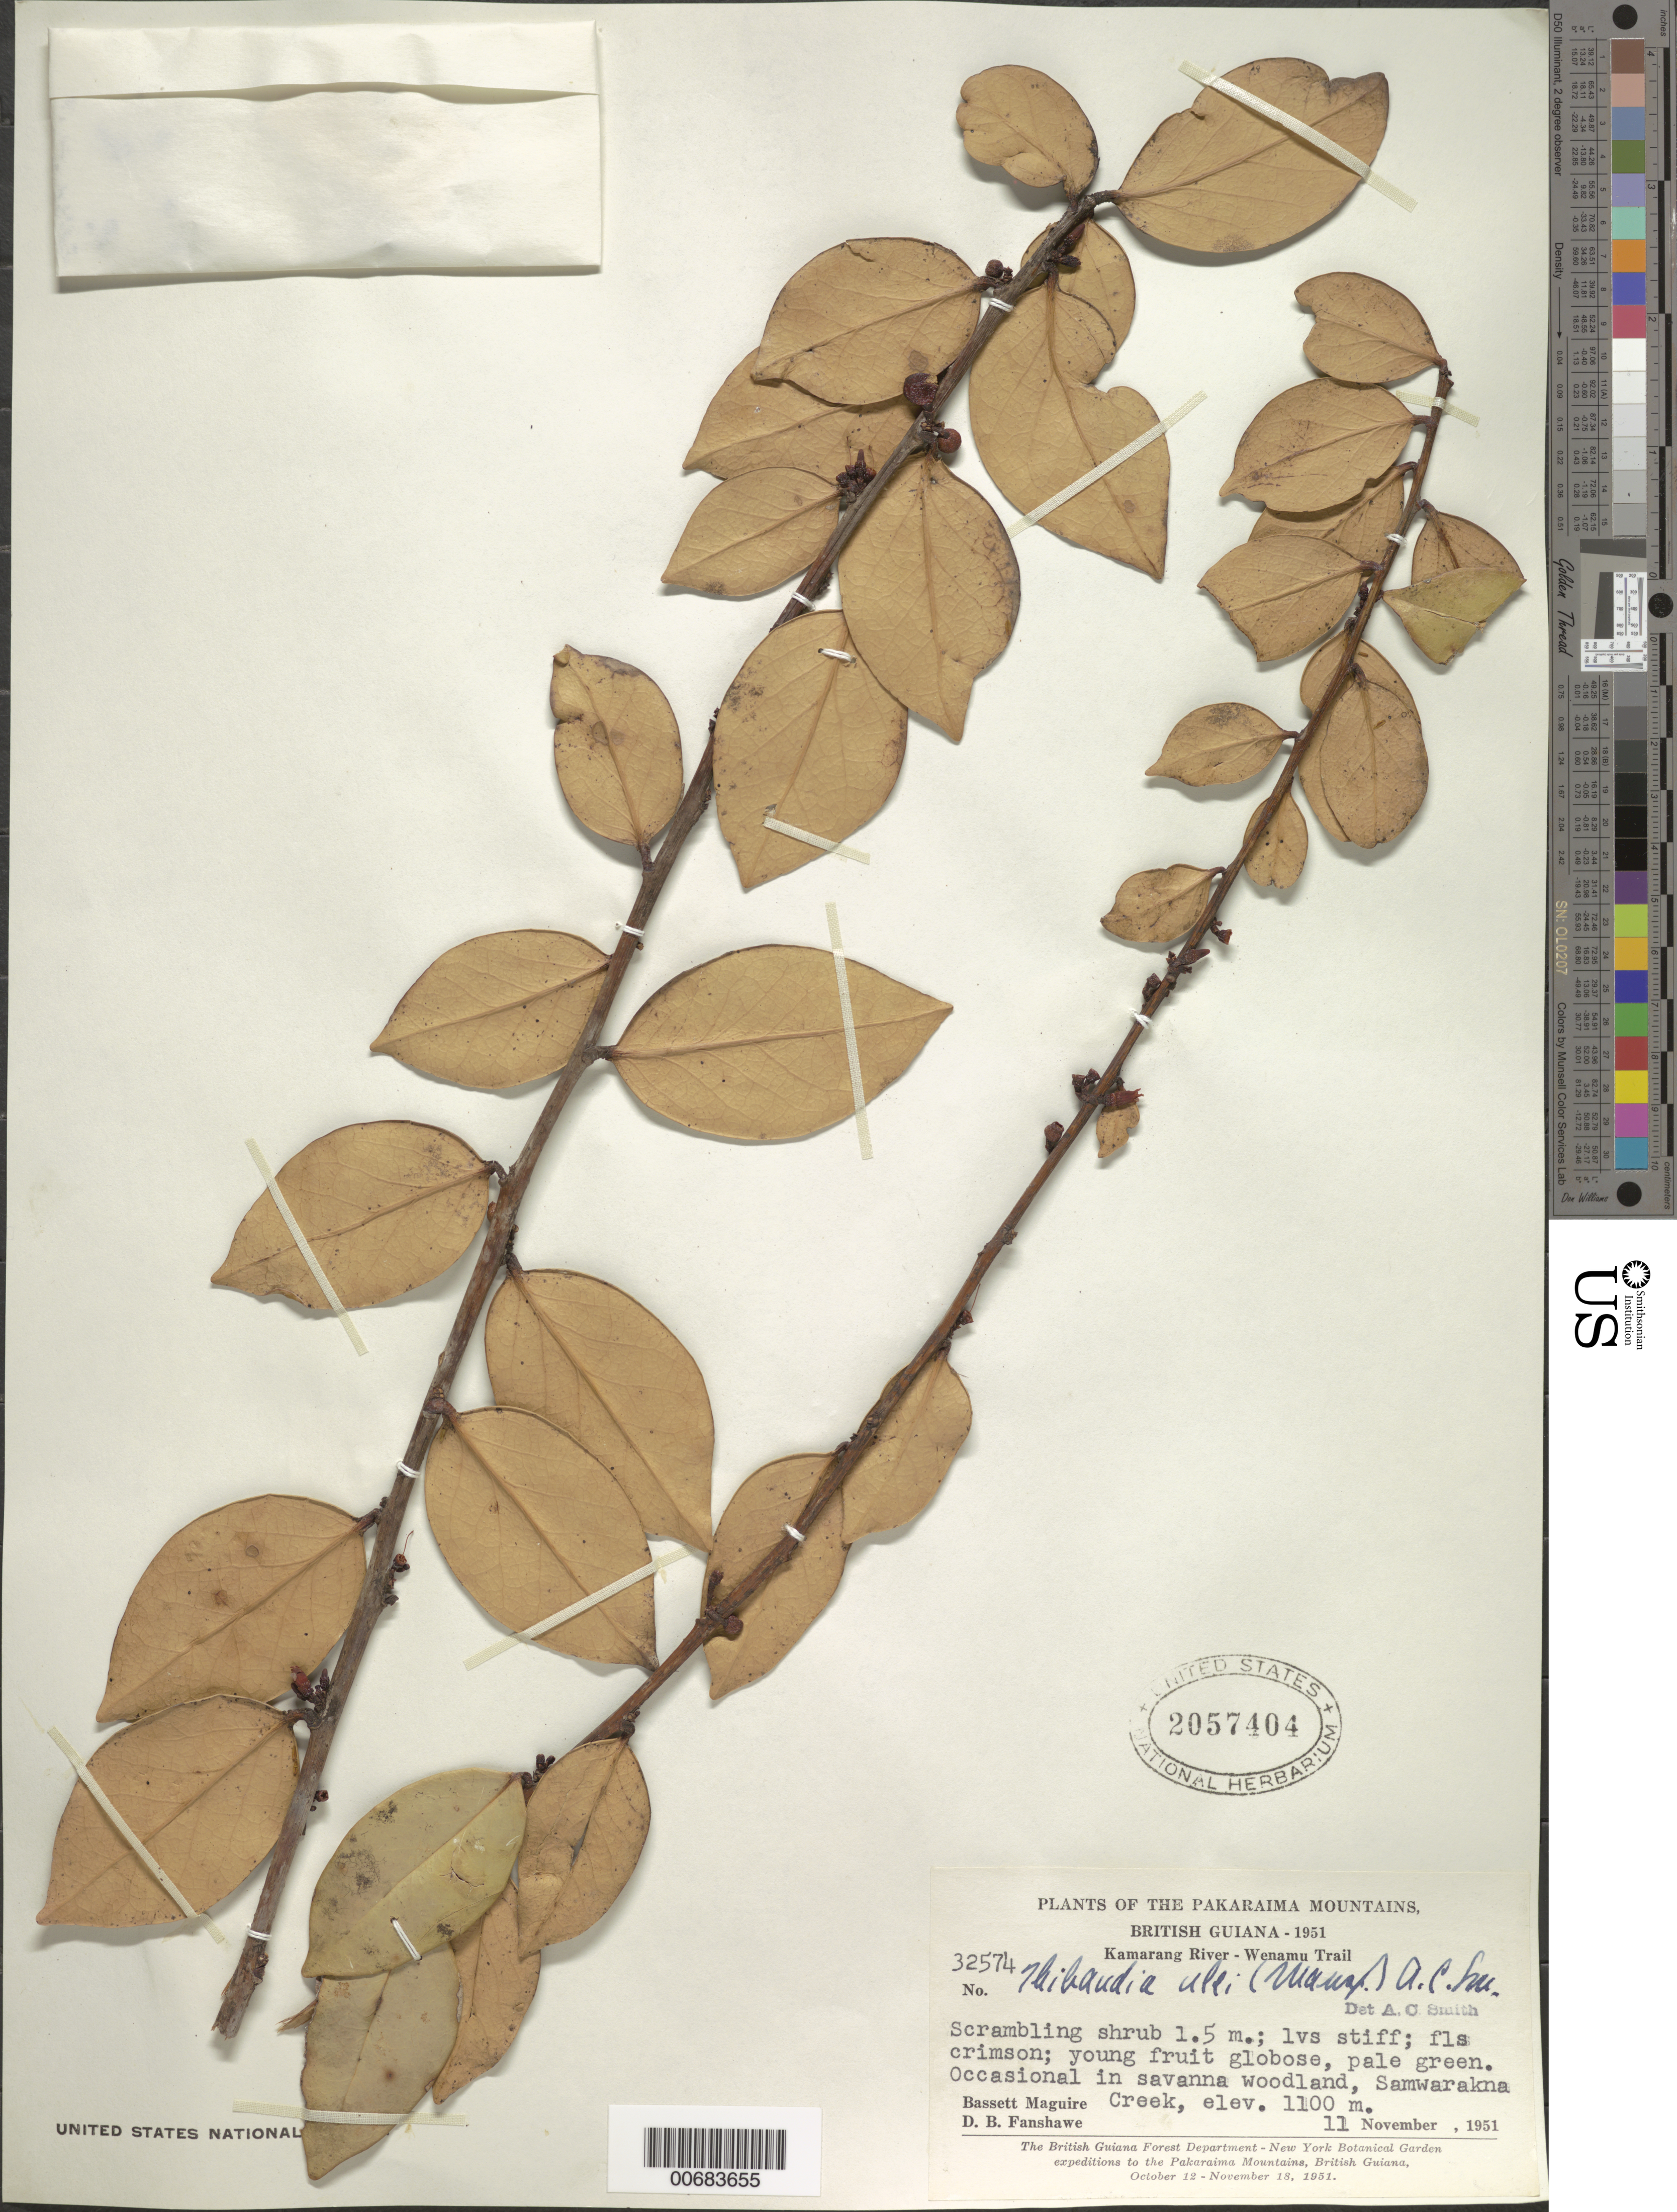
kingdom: Plantae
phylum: Tracheophyta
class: Magnoliopsida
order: Ericales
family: Ericaceae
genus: Thibaudia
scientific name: Thibaudia ulei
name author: A.C. Sm.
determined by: Smith, A. C.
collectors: B. Maguire & D. B. Fanshawe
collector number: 32574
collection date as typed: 11-Nov-51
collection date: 1951-11-11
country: Guyana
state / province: Cuyuni-Mazaruni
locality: Samwarakna Creek, Kamarang River - Wenamu Trail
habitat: Savanna woodland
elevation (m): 1100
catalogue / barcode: US 2057404